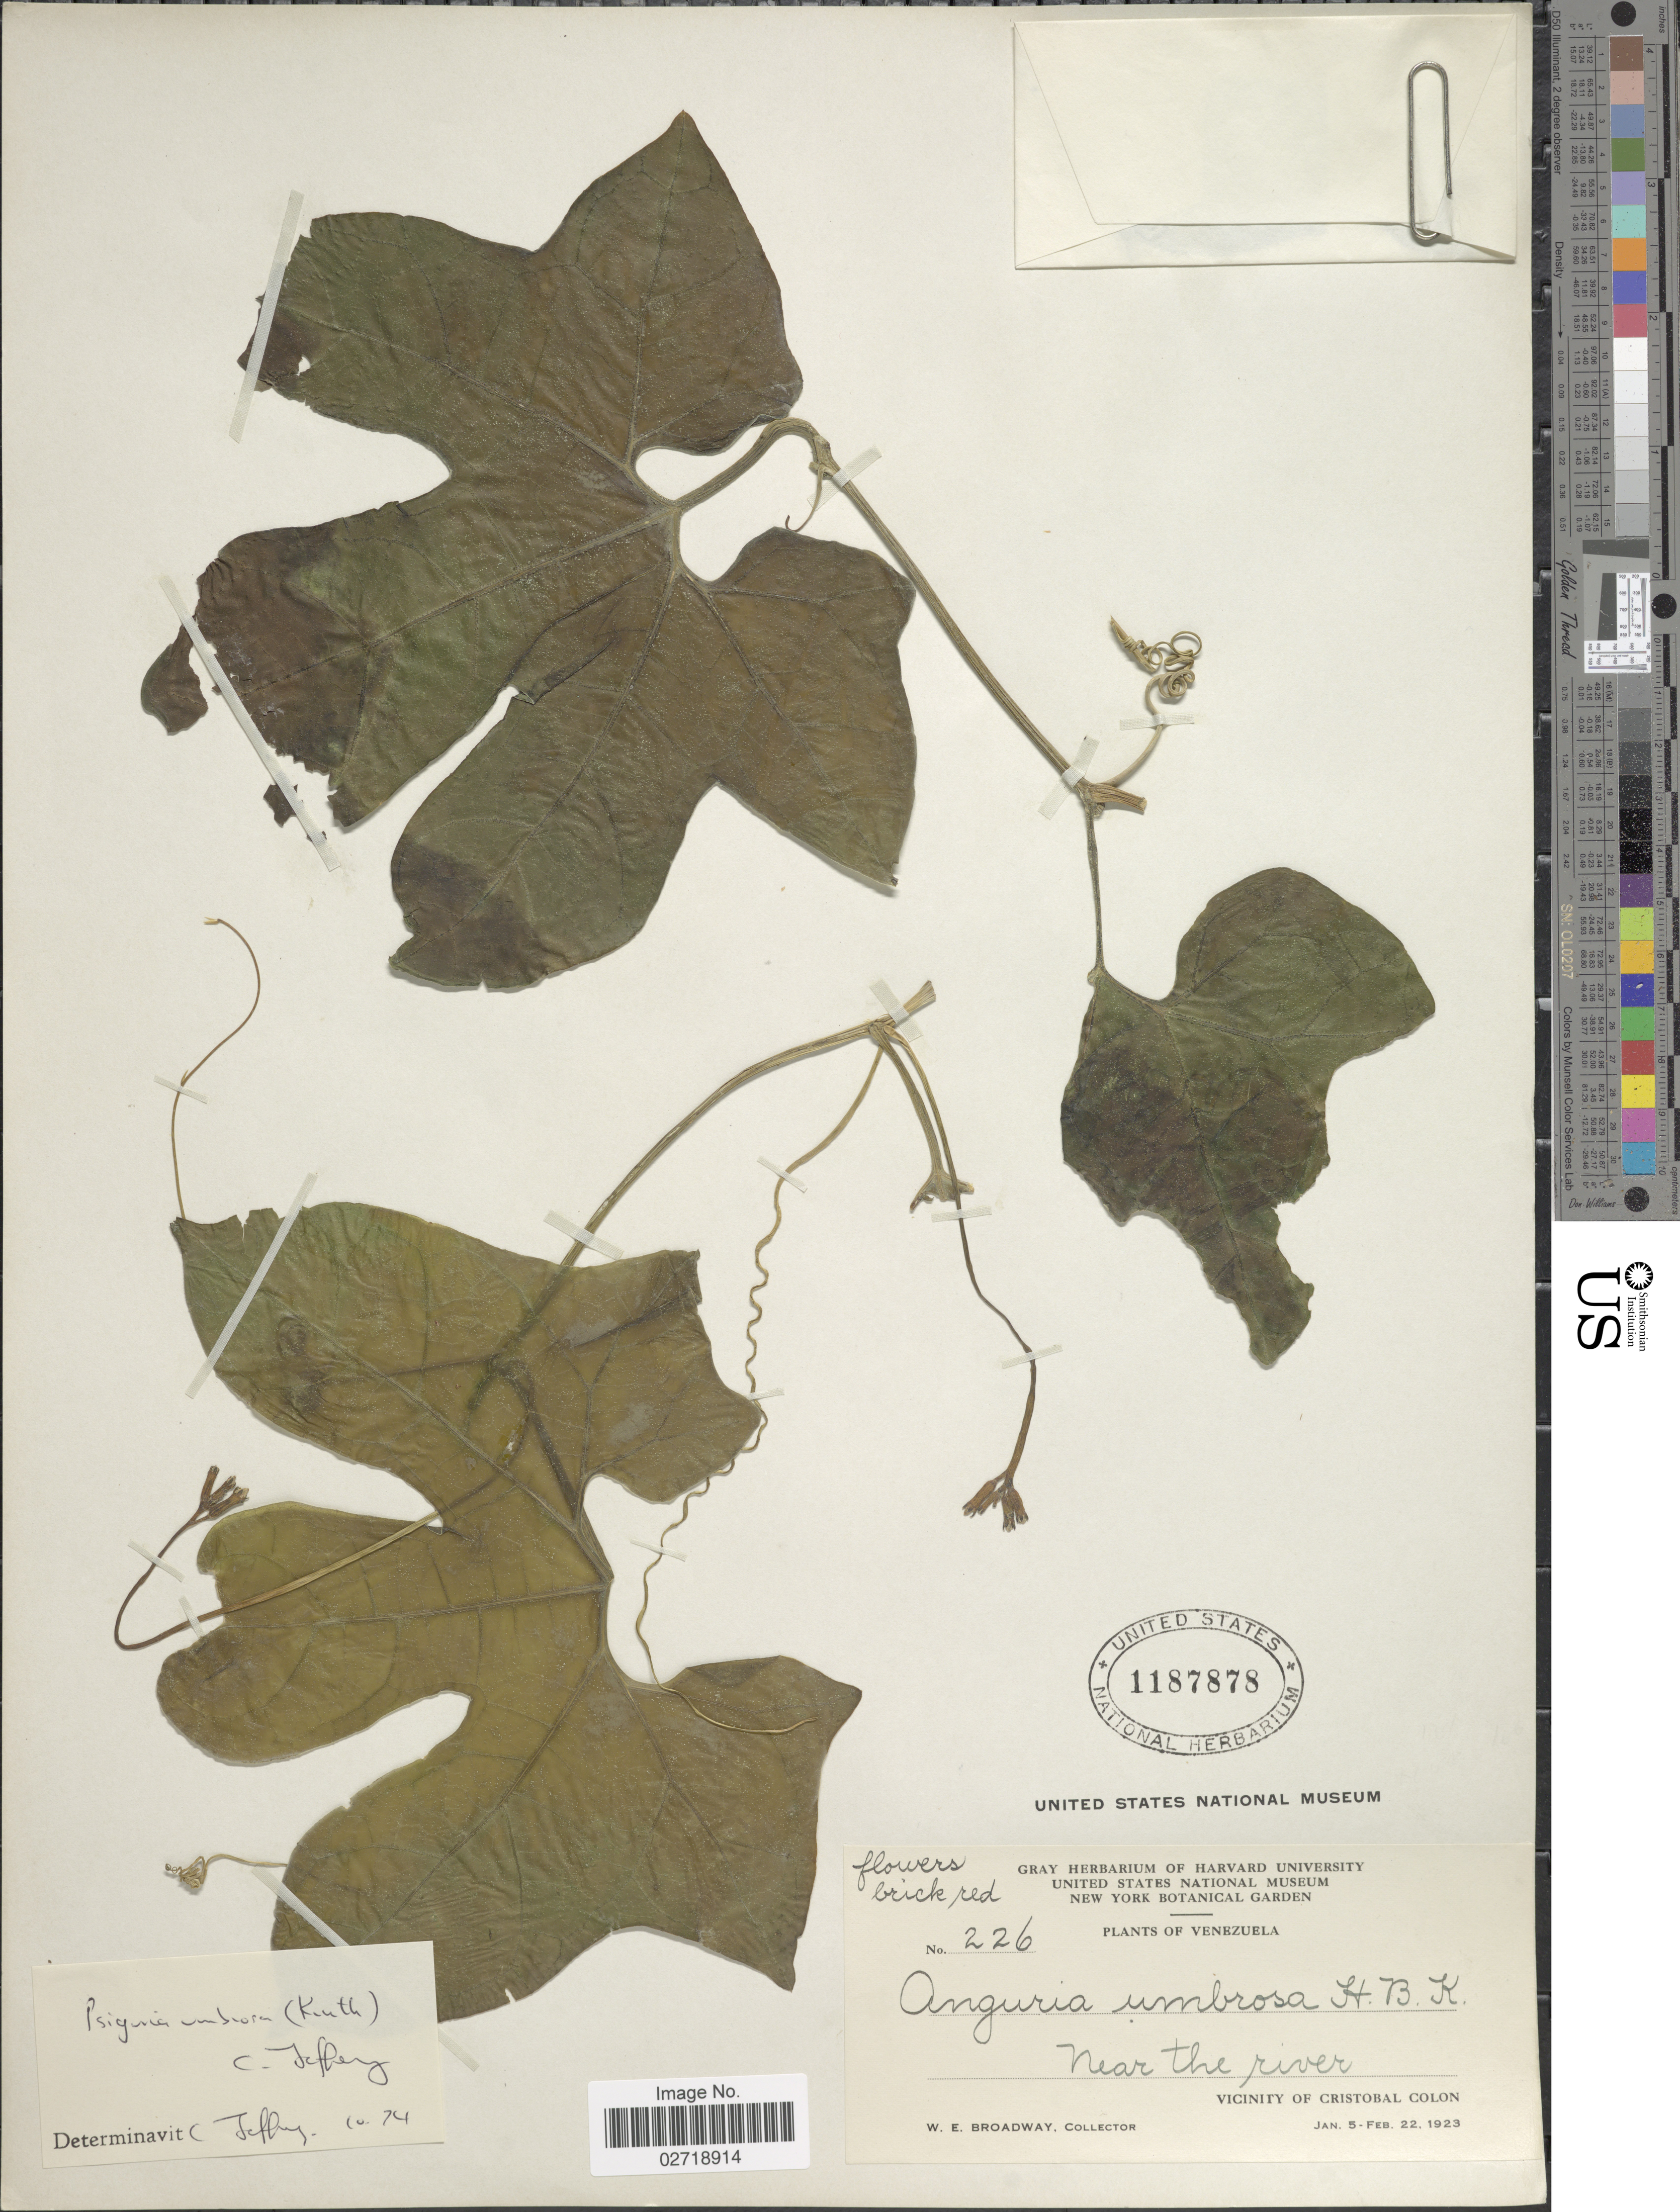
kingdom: Plantae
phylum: Tracheophyta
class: Magnoliopsida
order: Cucurbitales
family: Cucurbitaceae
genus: Psiguria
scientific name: Psiguria umbrosa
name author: (Kunth) C. Jeffrey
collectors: W. E. Broadway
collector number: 226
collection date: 1923-01-05/1923-02-22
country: Venezuela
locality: Vicinity of Cristobal Colon. near the river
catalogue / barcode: US 1187878